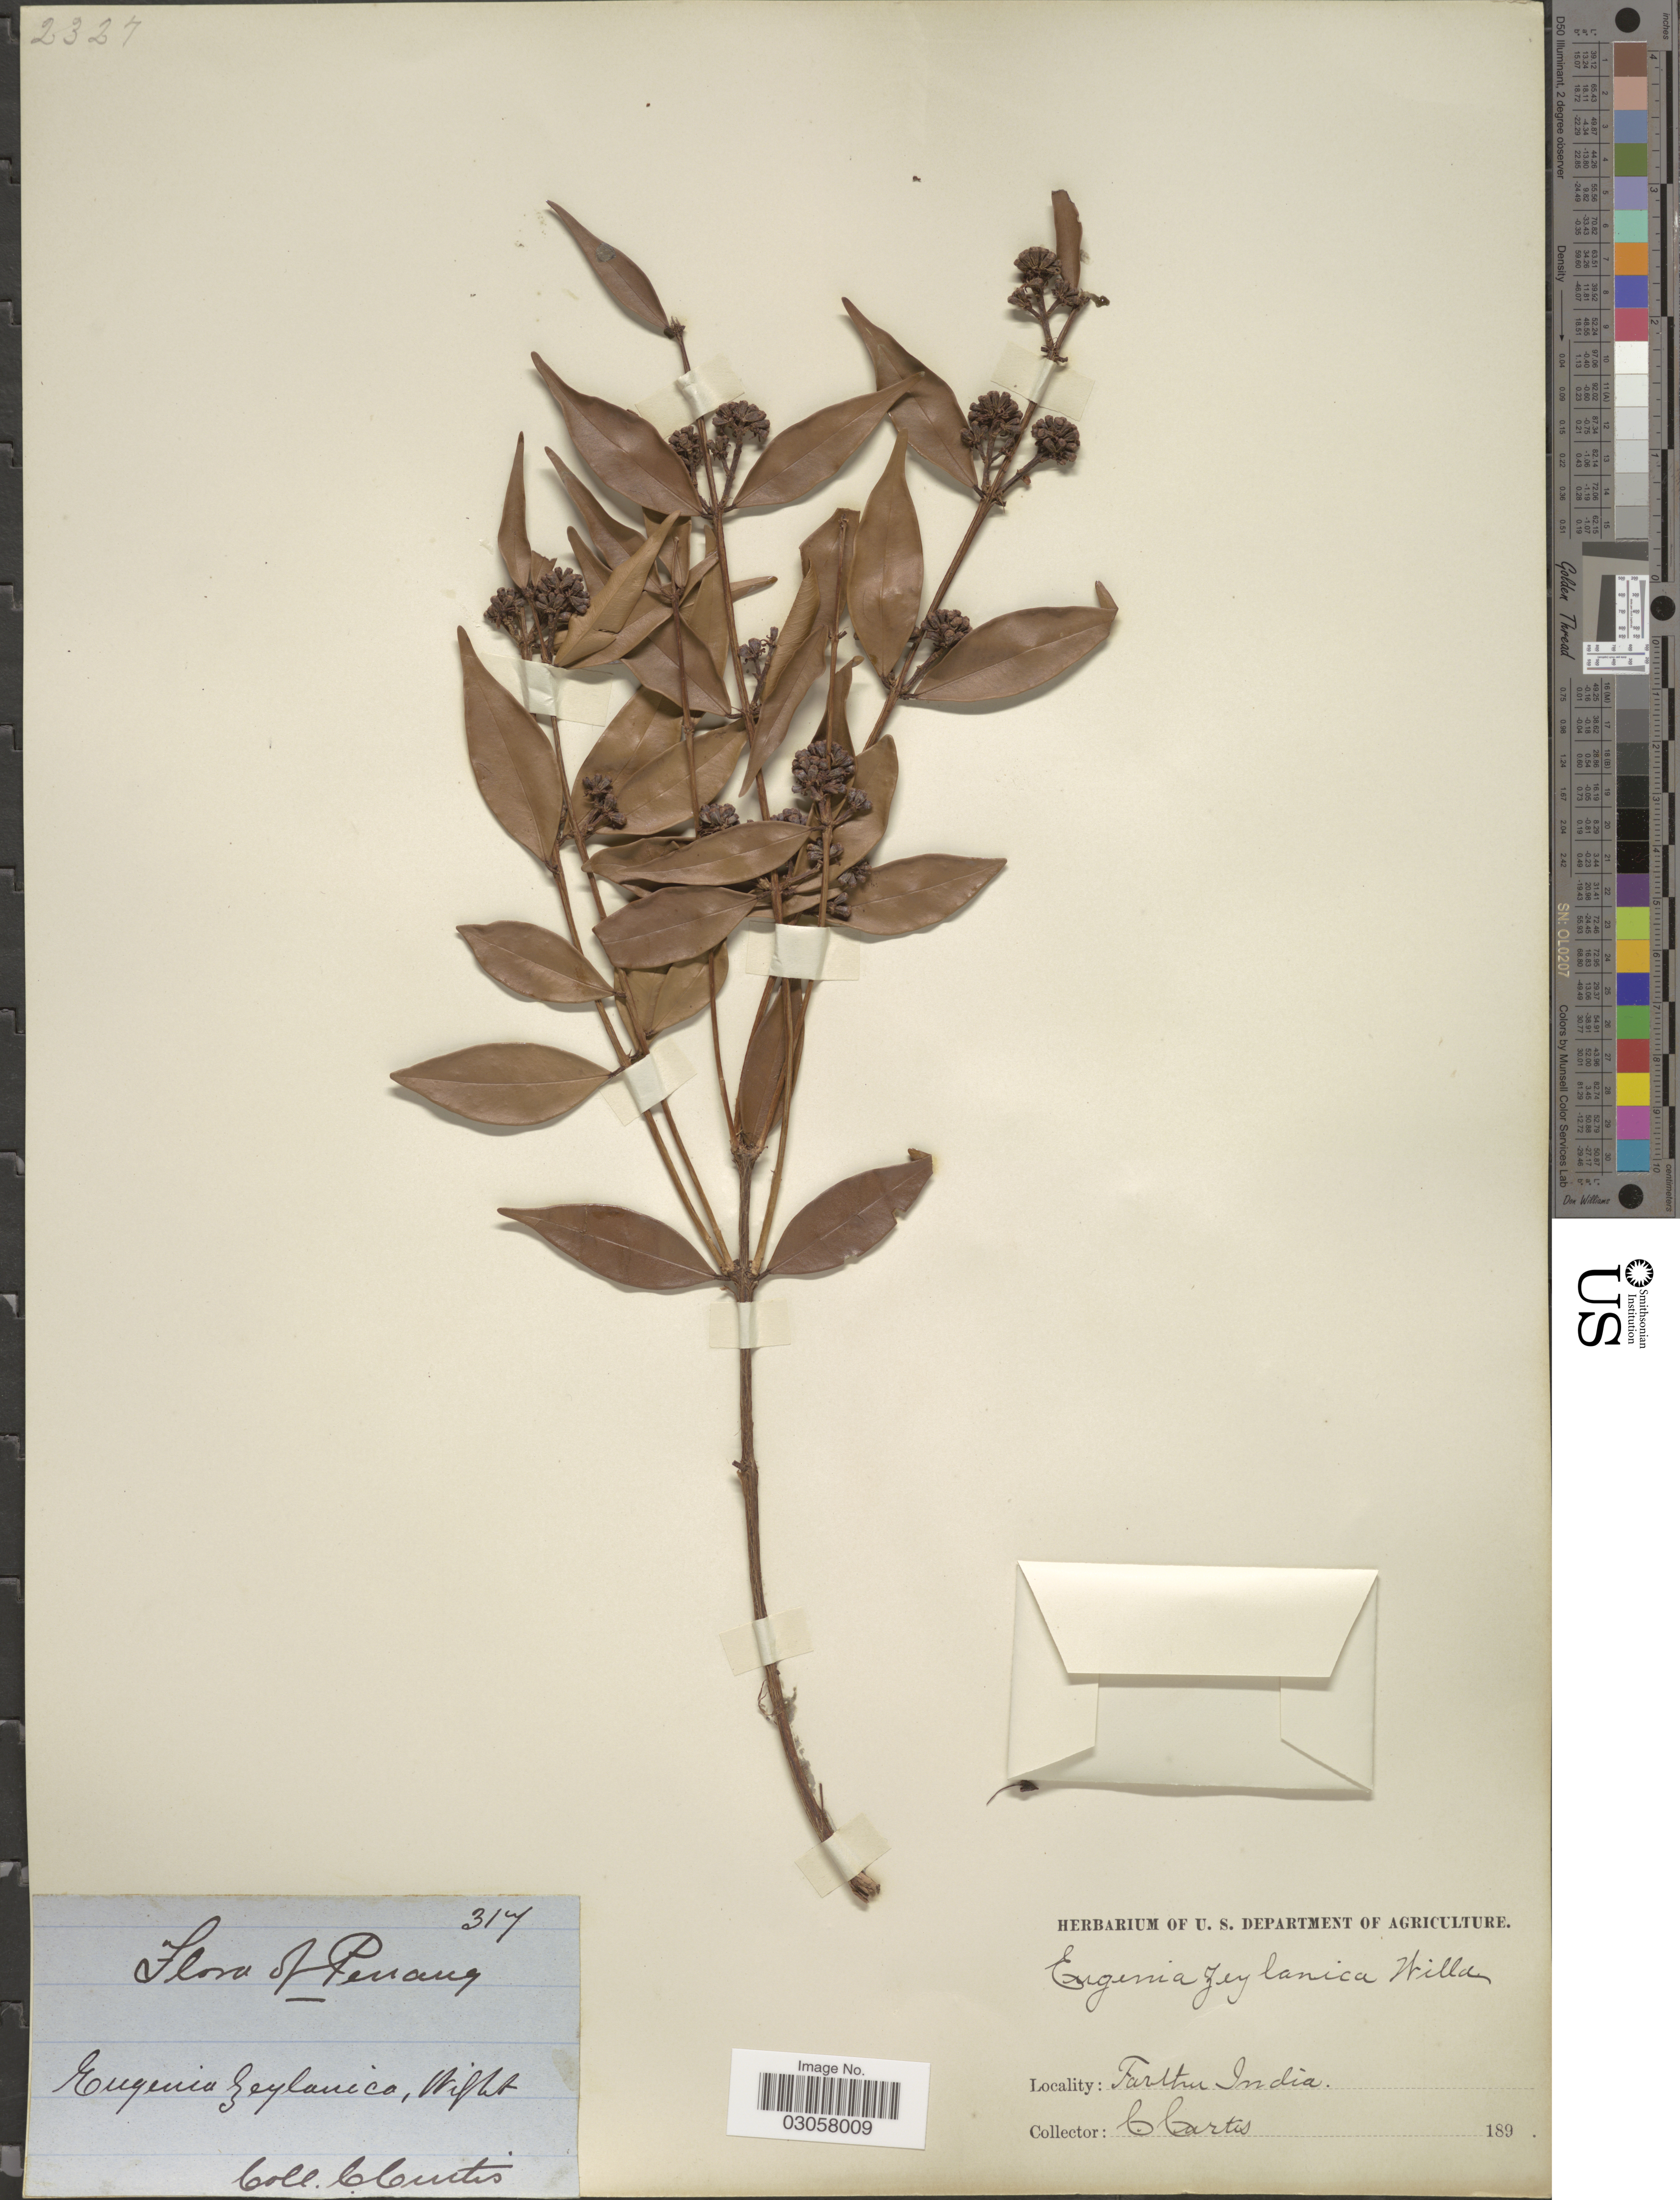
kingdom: Plantae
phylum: Tracheophyta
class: Magnoliopsida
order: Myrtales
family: Myrtaceae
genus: Syzygium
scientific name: Syzygium zeylanicum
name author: (L.) DC.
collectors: C. Curtis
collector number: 317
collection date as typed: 18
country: Malaysia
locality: Penang. Farther India.